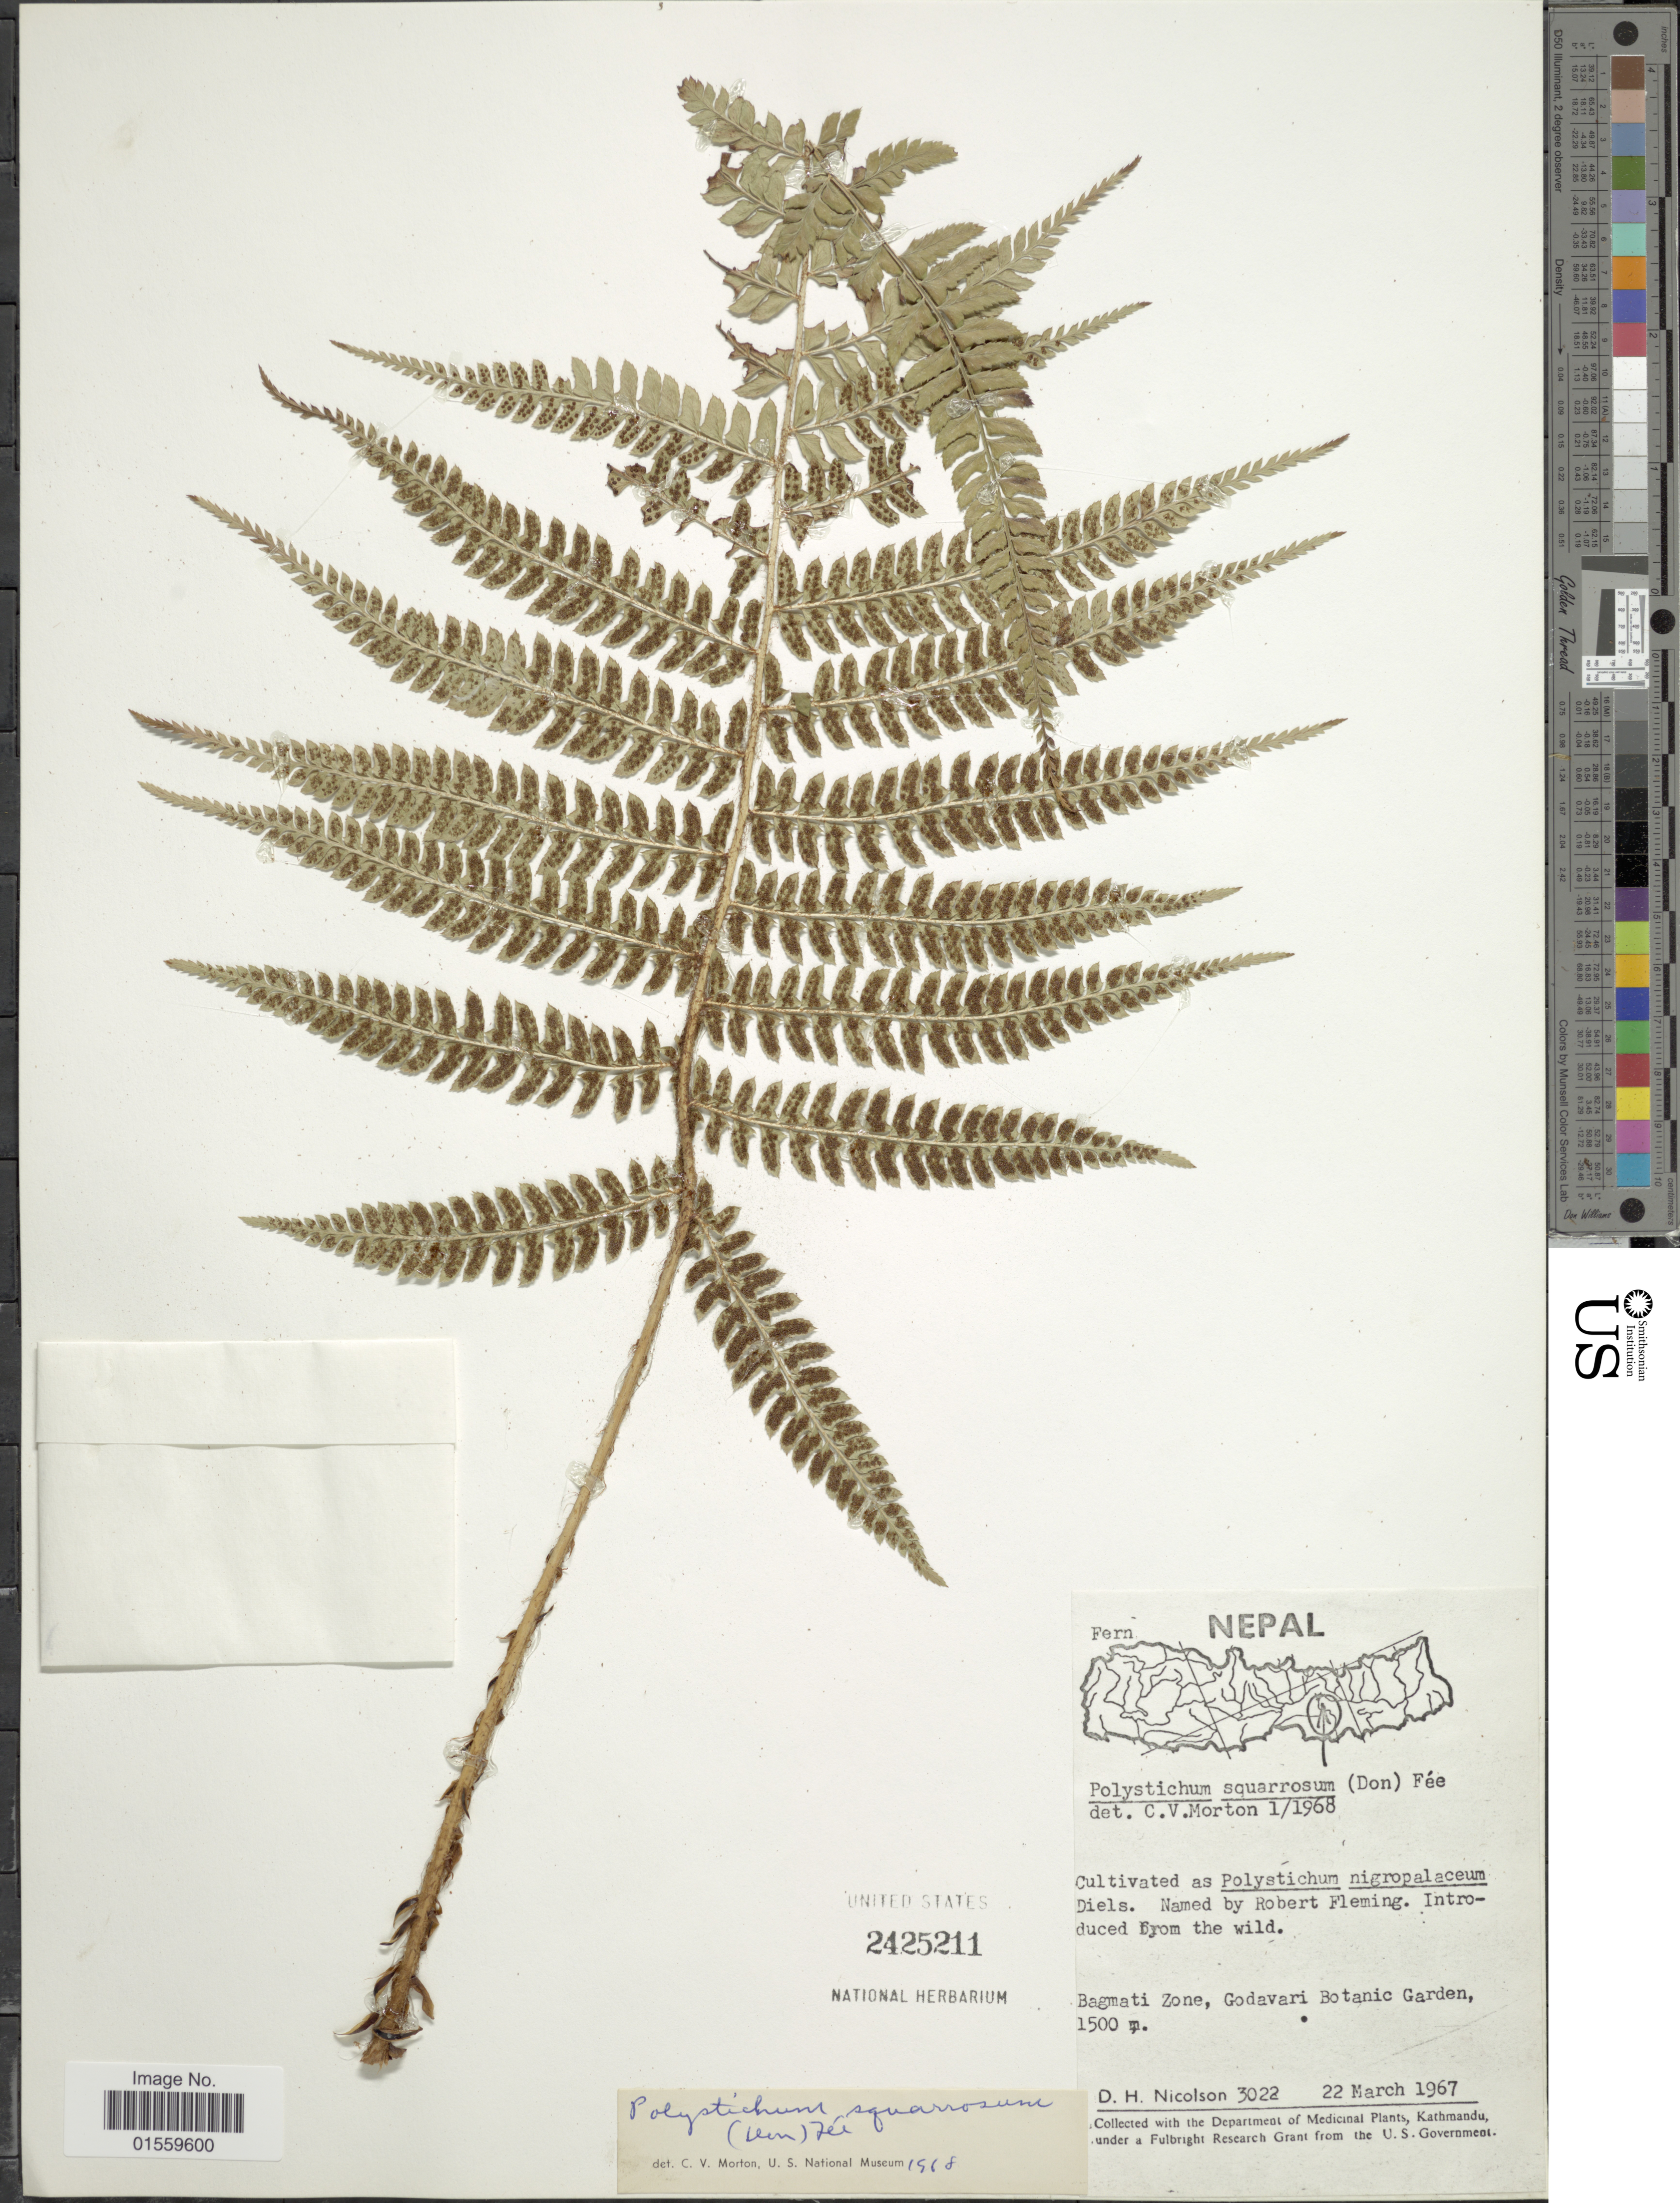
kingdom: Plantae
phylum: Tracheophyta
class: Polypodiopsida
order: Polypodiales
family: Dryopteridaceae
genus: Polystichum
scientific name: Polystichum squarrosum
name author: (D. Don) Fée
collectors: D. H. Nicolson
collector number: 3022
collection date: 1967-03-22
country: Nepal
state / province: Bagmati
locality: Bagmati Zone, Godavari Botanic Garden.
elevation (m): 1500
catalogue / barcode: US 2425211